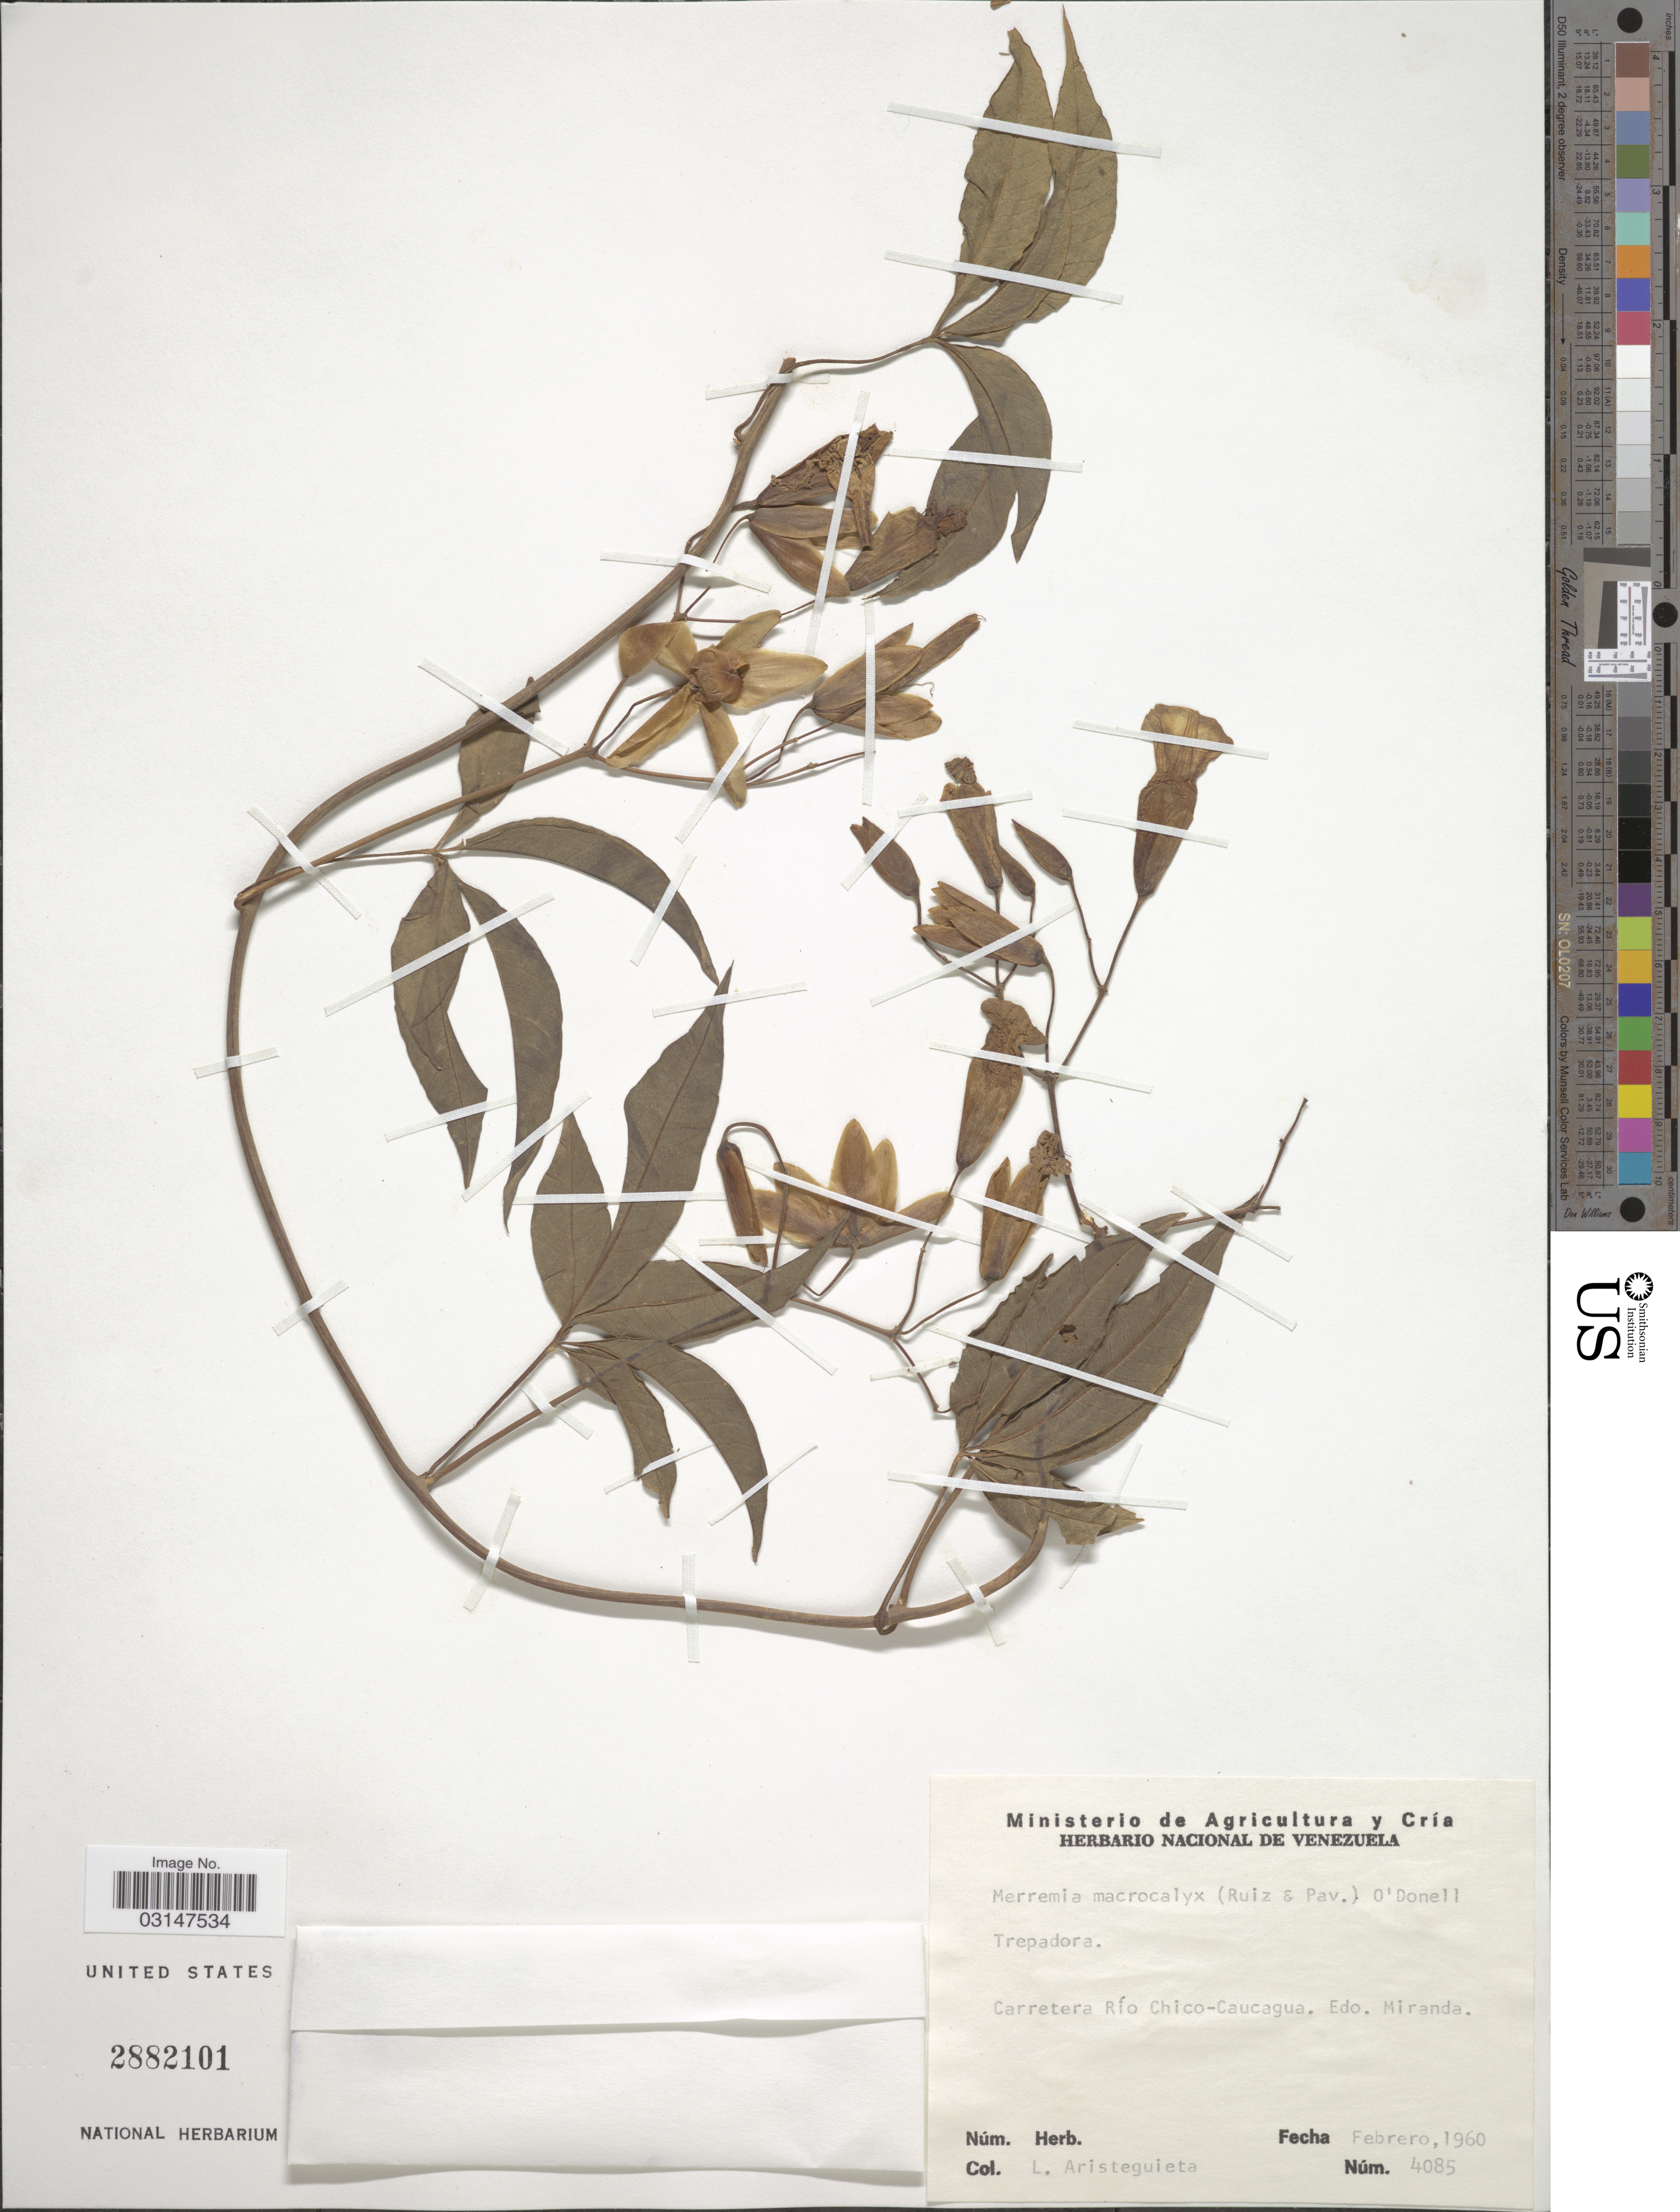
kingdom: Plantae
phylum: Tracheophyta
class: Magnoliopsida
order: Solanales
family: Convolvulaceae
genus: Distimake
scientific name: Distimake macrocalyx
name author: (Ruiz & Pav.) A. R. Simões & Staples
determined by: Strong, Mark T., (BOT), Smithsonian Institution - National Museum of Natural History (UNITED STATES)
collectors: L. Aristeguieta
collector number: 4085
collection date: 1960-02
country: Venezuela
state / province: Miranda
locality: Carretera Río Chico-Caucagua.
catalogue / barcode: US 2882101